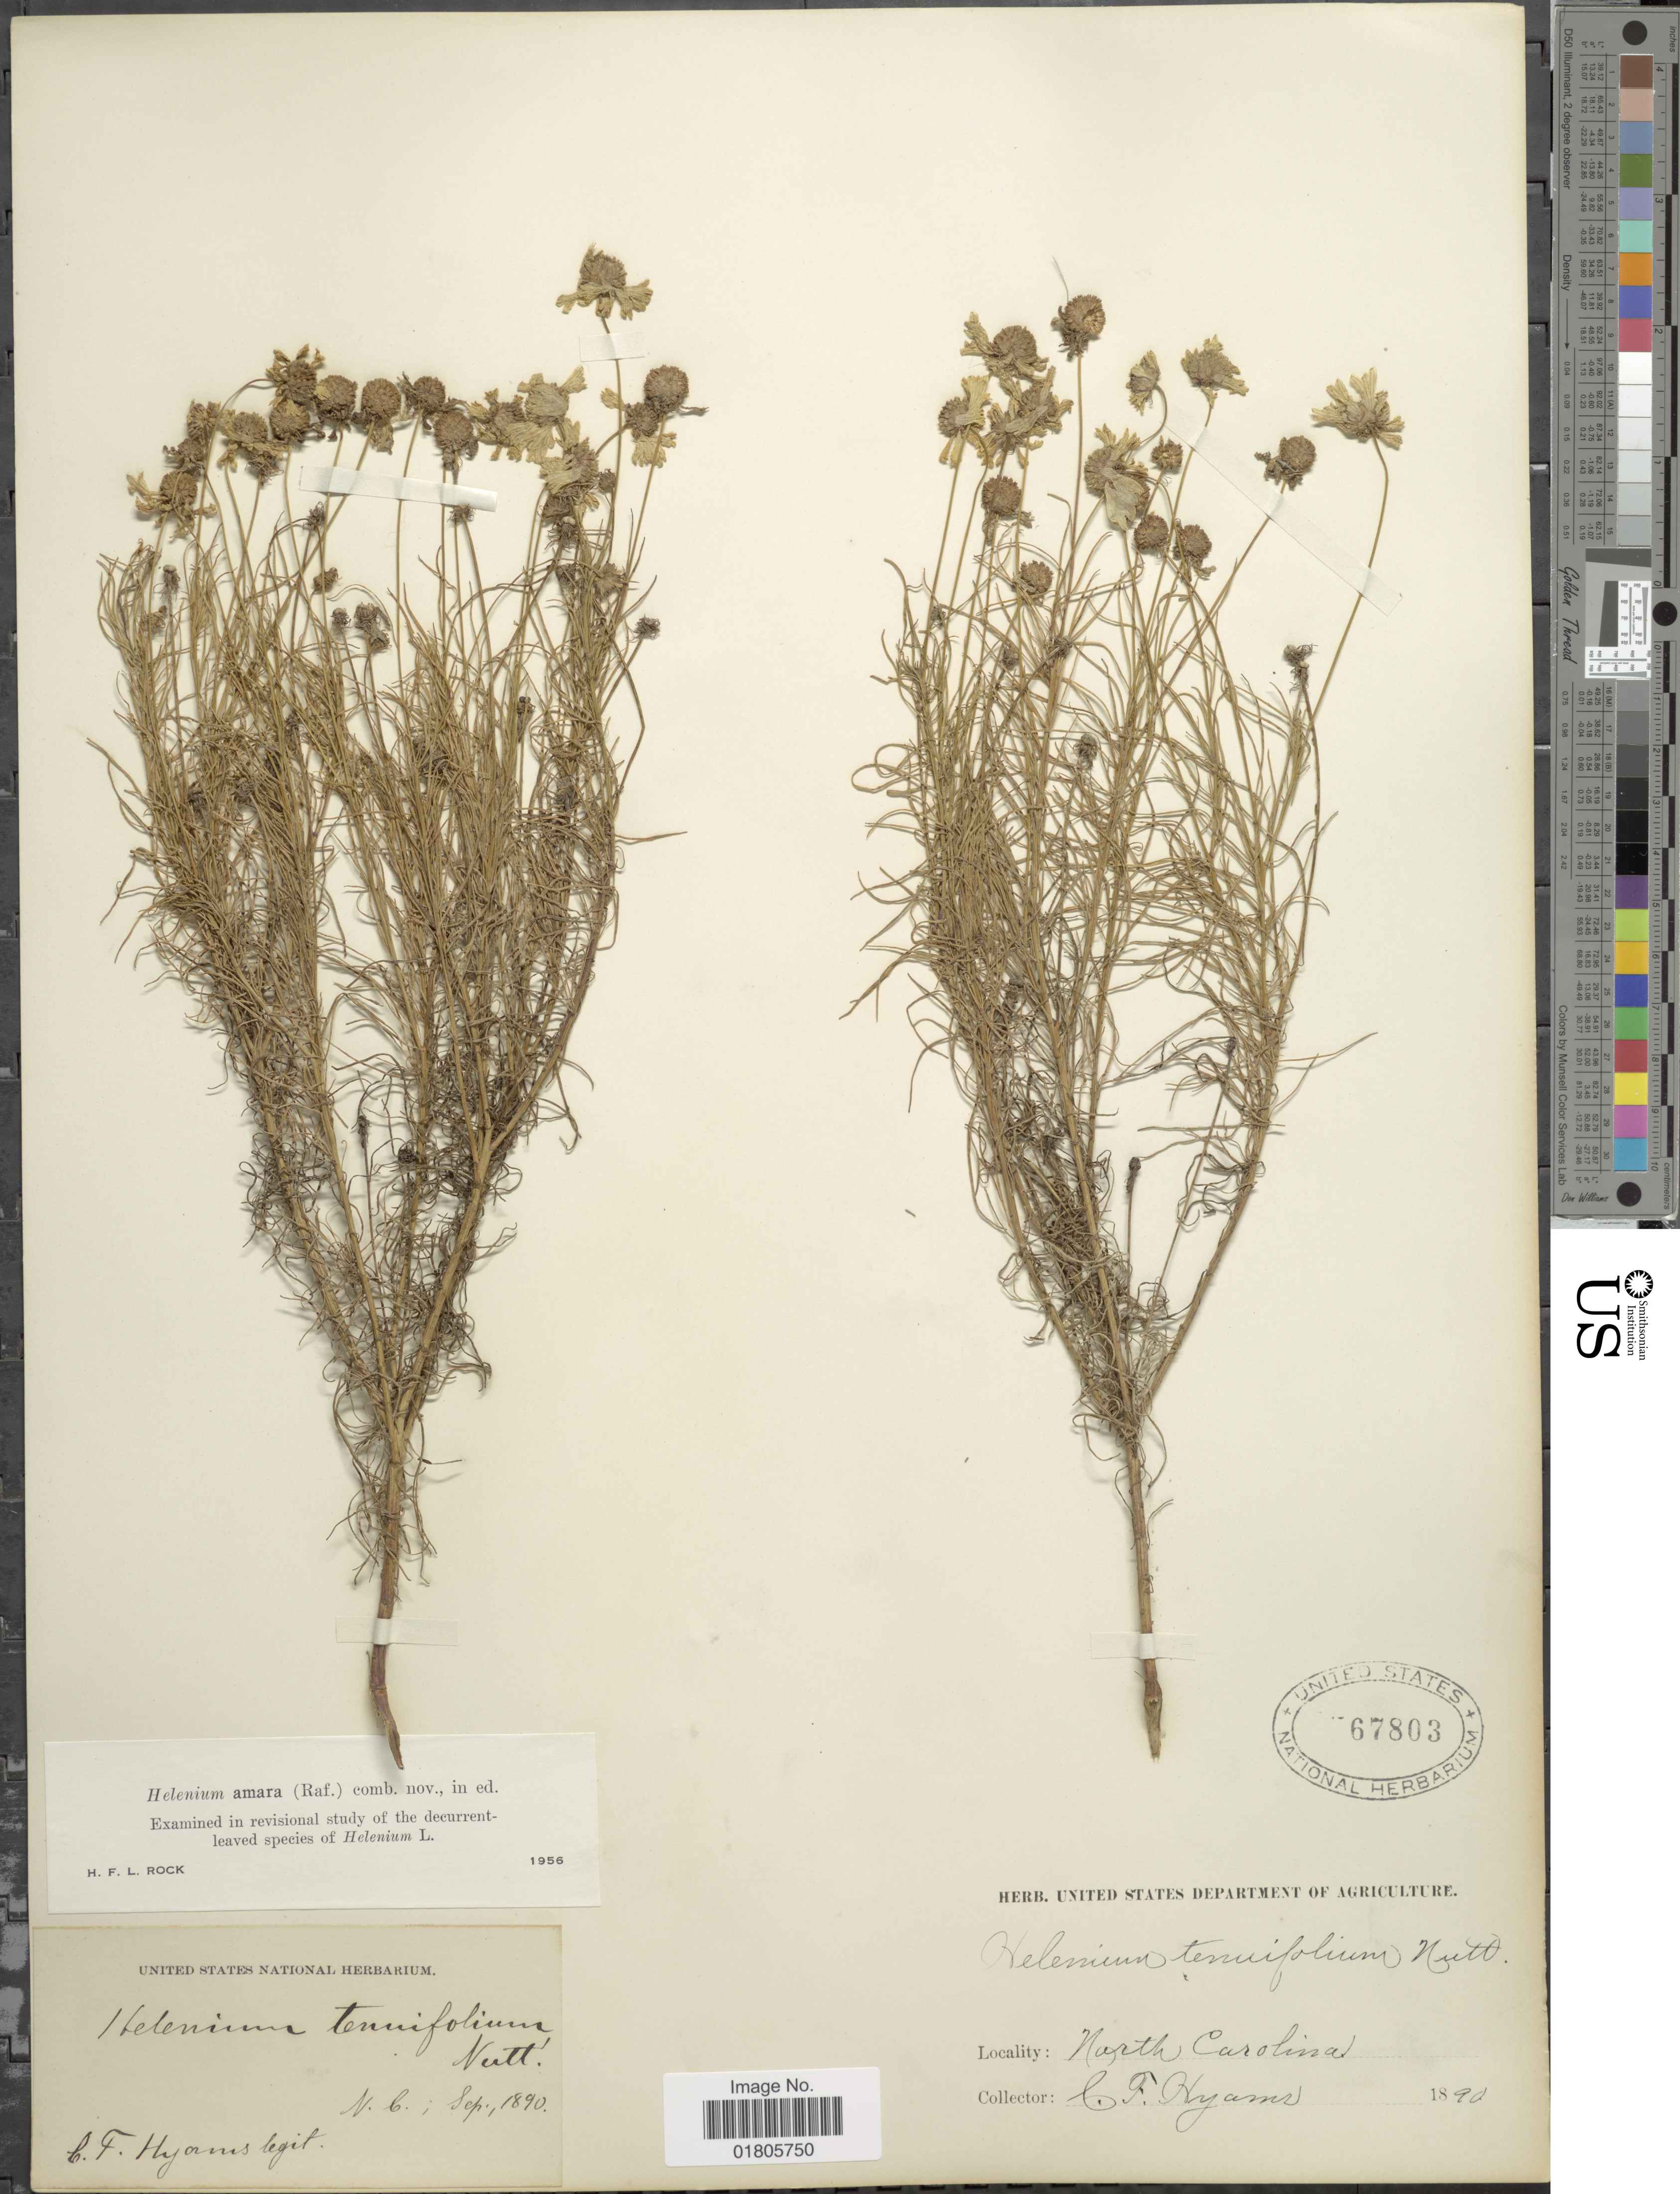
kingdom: Plantae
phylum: Tracheophyta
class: Magnoliopsida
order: Asterales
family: Asteraceae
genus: Helenium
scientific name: Helenium amarum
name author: (Raf.) H. Rock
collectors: C. Hyams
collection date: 1890-09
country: United States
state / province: North Carolina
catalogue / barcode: US 67803